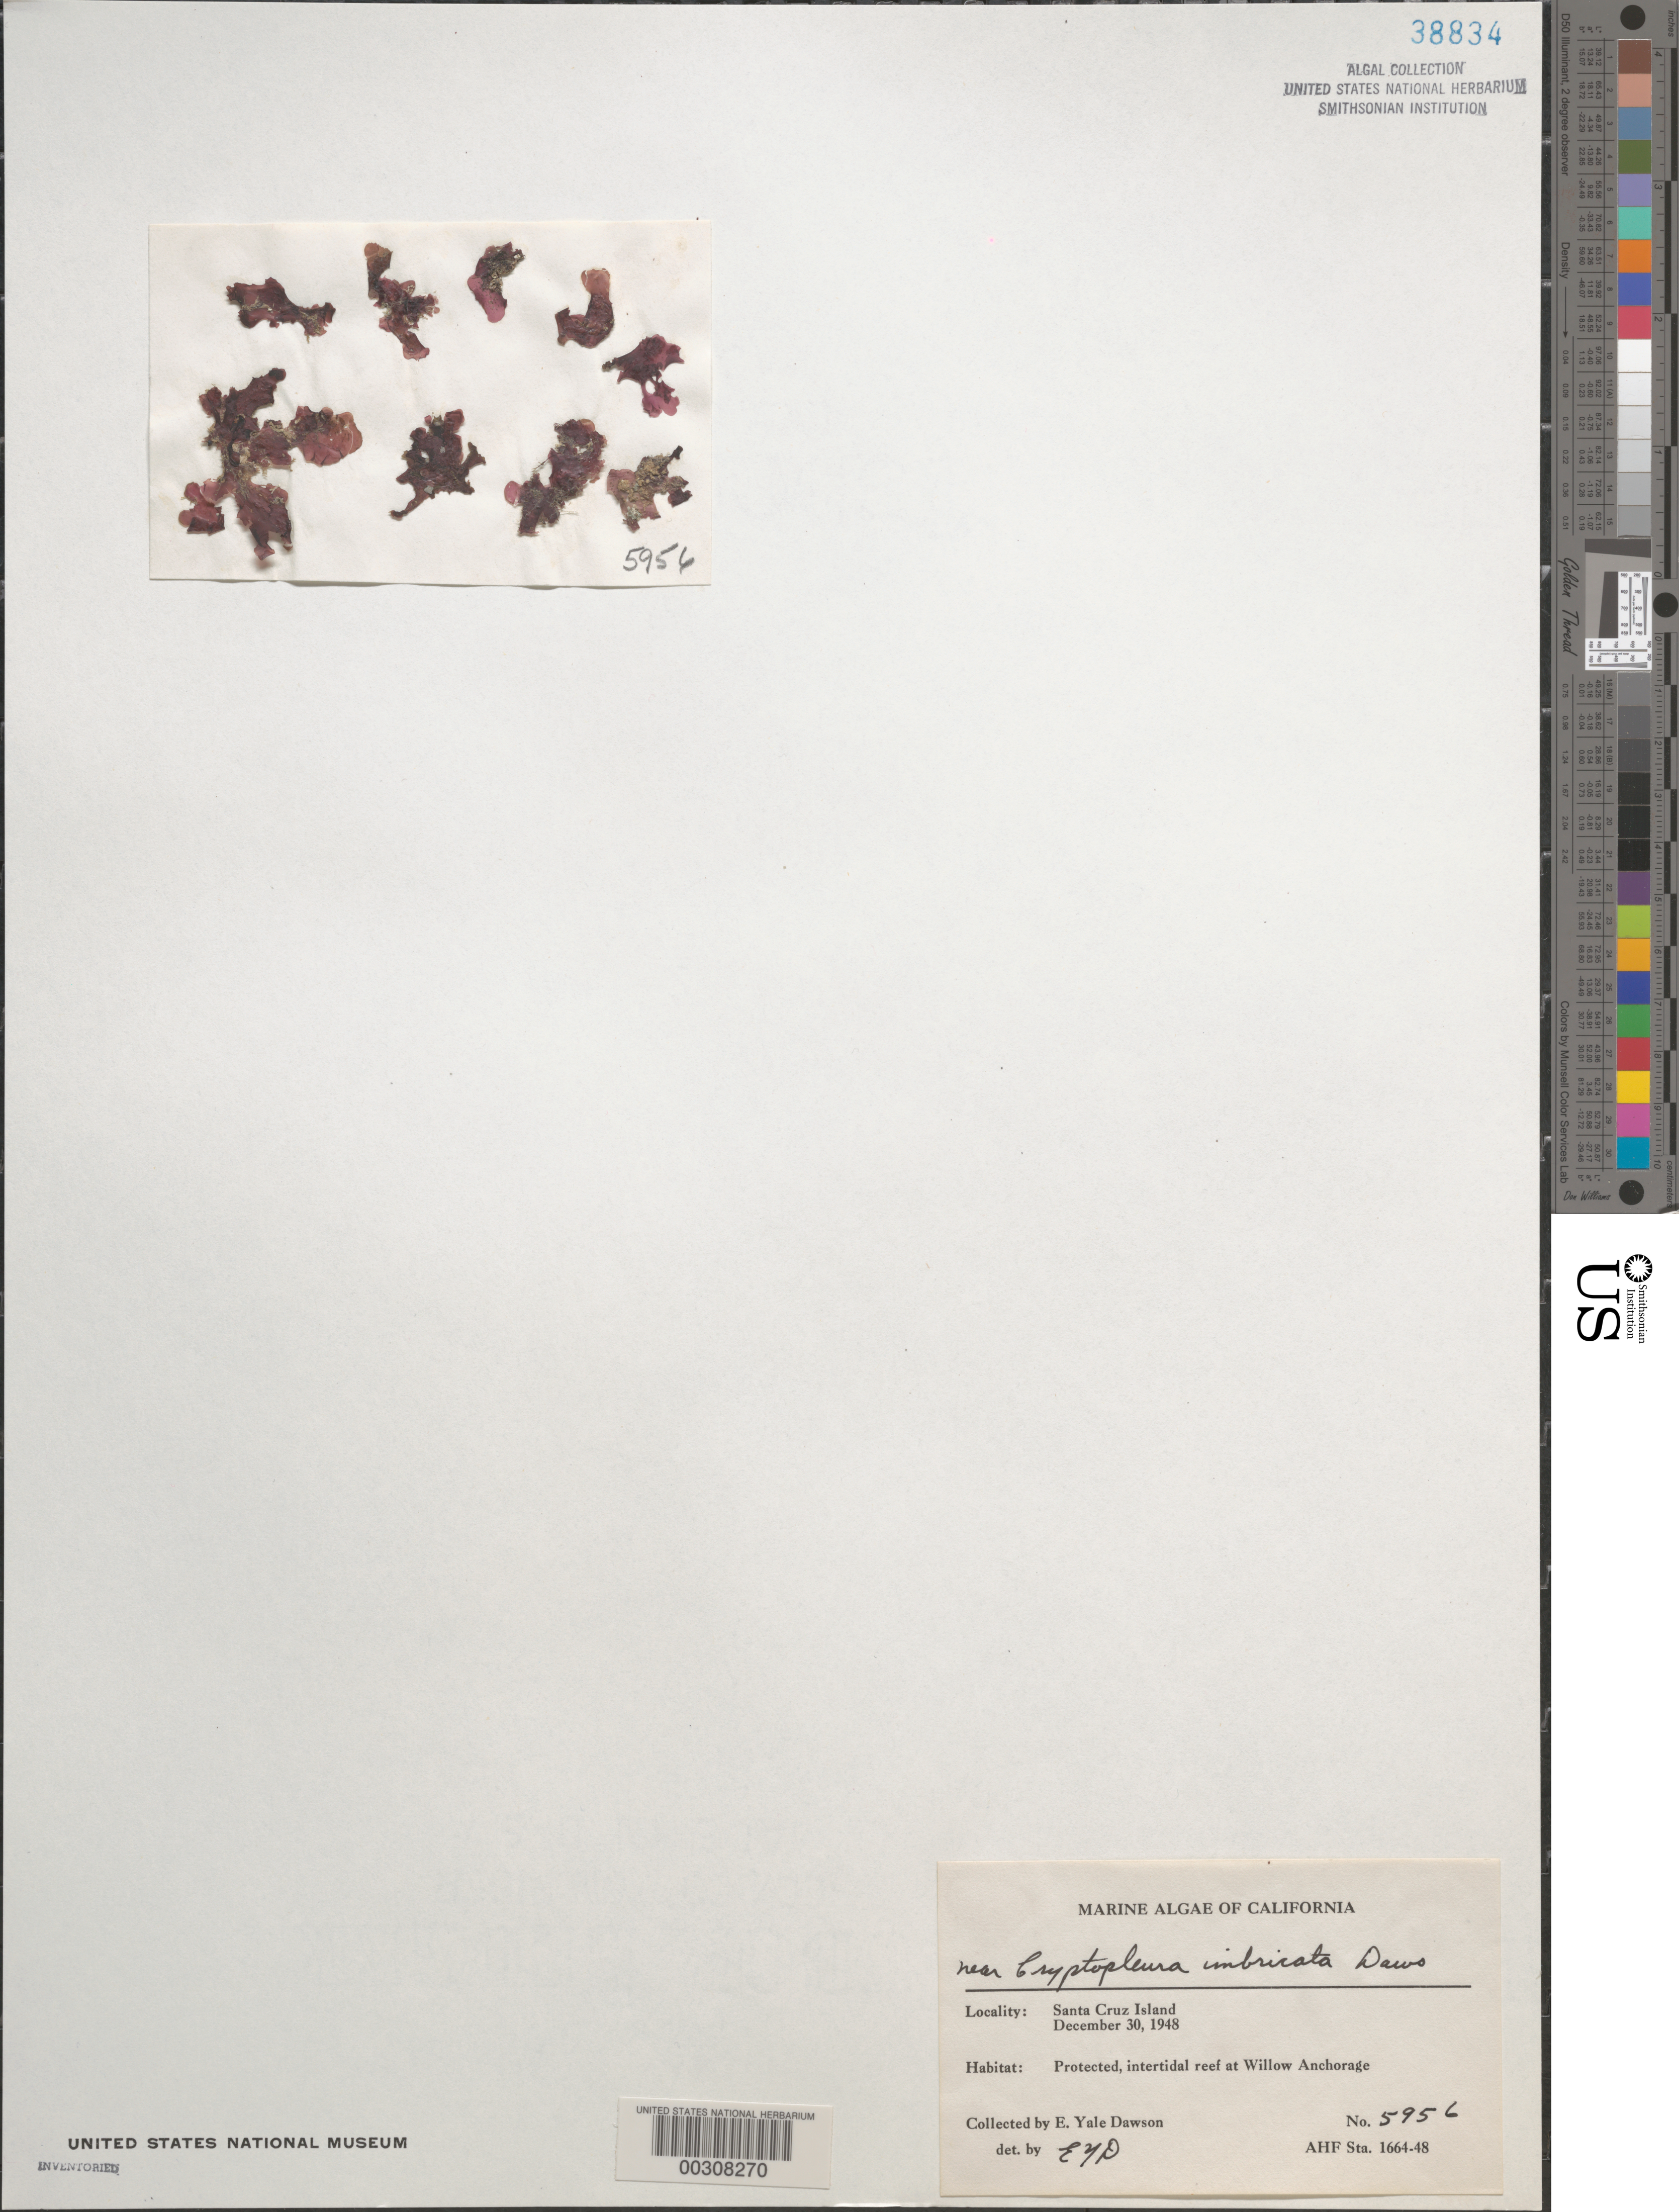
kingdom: Plantae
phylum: Rhodophyta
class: Florideophyceae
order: Ceramiales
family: Delesseriaceae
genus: Cryptopleura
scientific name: Cryptopleura imbricata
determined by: Dawson, E. Y.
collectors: E. Y. Dawson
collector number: EYD 5956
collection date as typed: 30 Dec 1949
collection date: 1949-12-30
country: United States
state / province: California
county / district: Santa Barbara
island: Santa Cruz Island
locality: Willows Anchorage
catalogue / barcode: US 38834